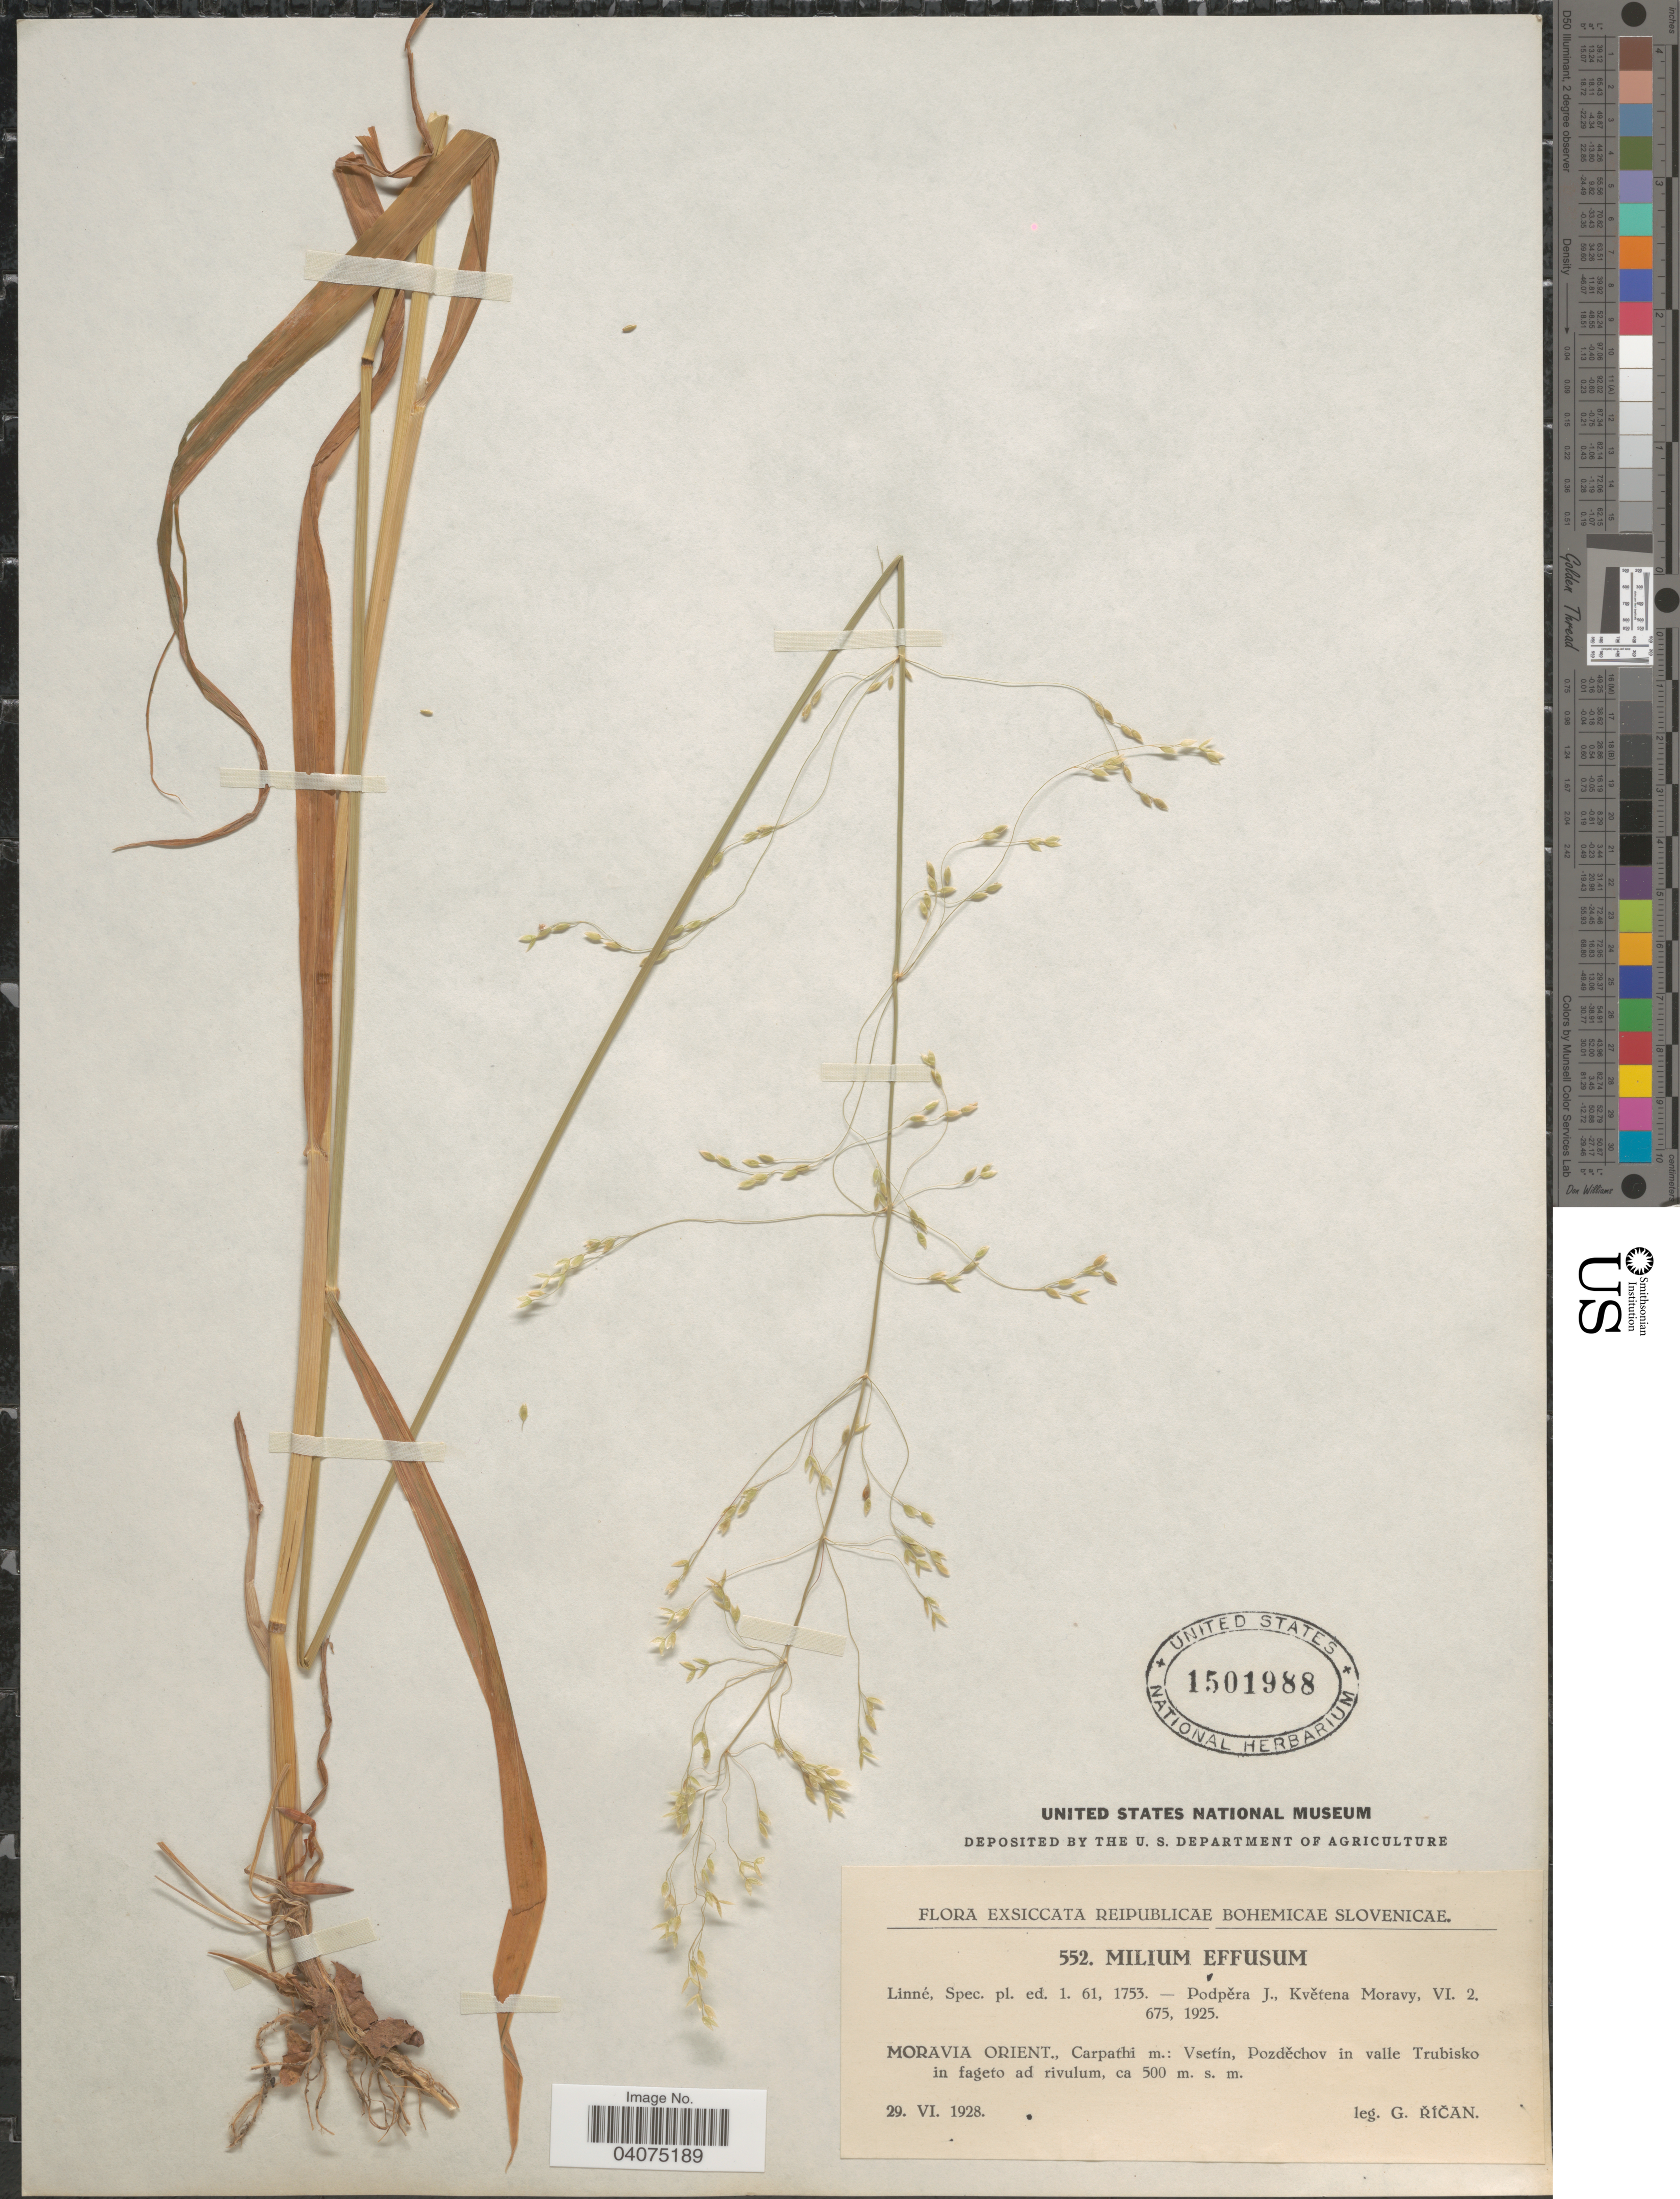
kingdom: Plantae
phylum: Tracheophyta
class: Liliopsida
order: Poales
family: Poaceae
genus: Milium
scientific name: Milium effusum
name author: L.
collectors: G. Rican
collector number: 552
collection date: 1928-06-29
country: Czechia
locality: Moravia Orient., Carpathi m.: Vsetín, Pozděchov in valle Trubisko in fageto ad rivulum.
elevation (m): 500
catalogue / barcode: US 1501988